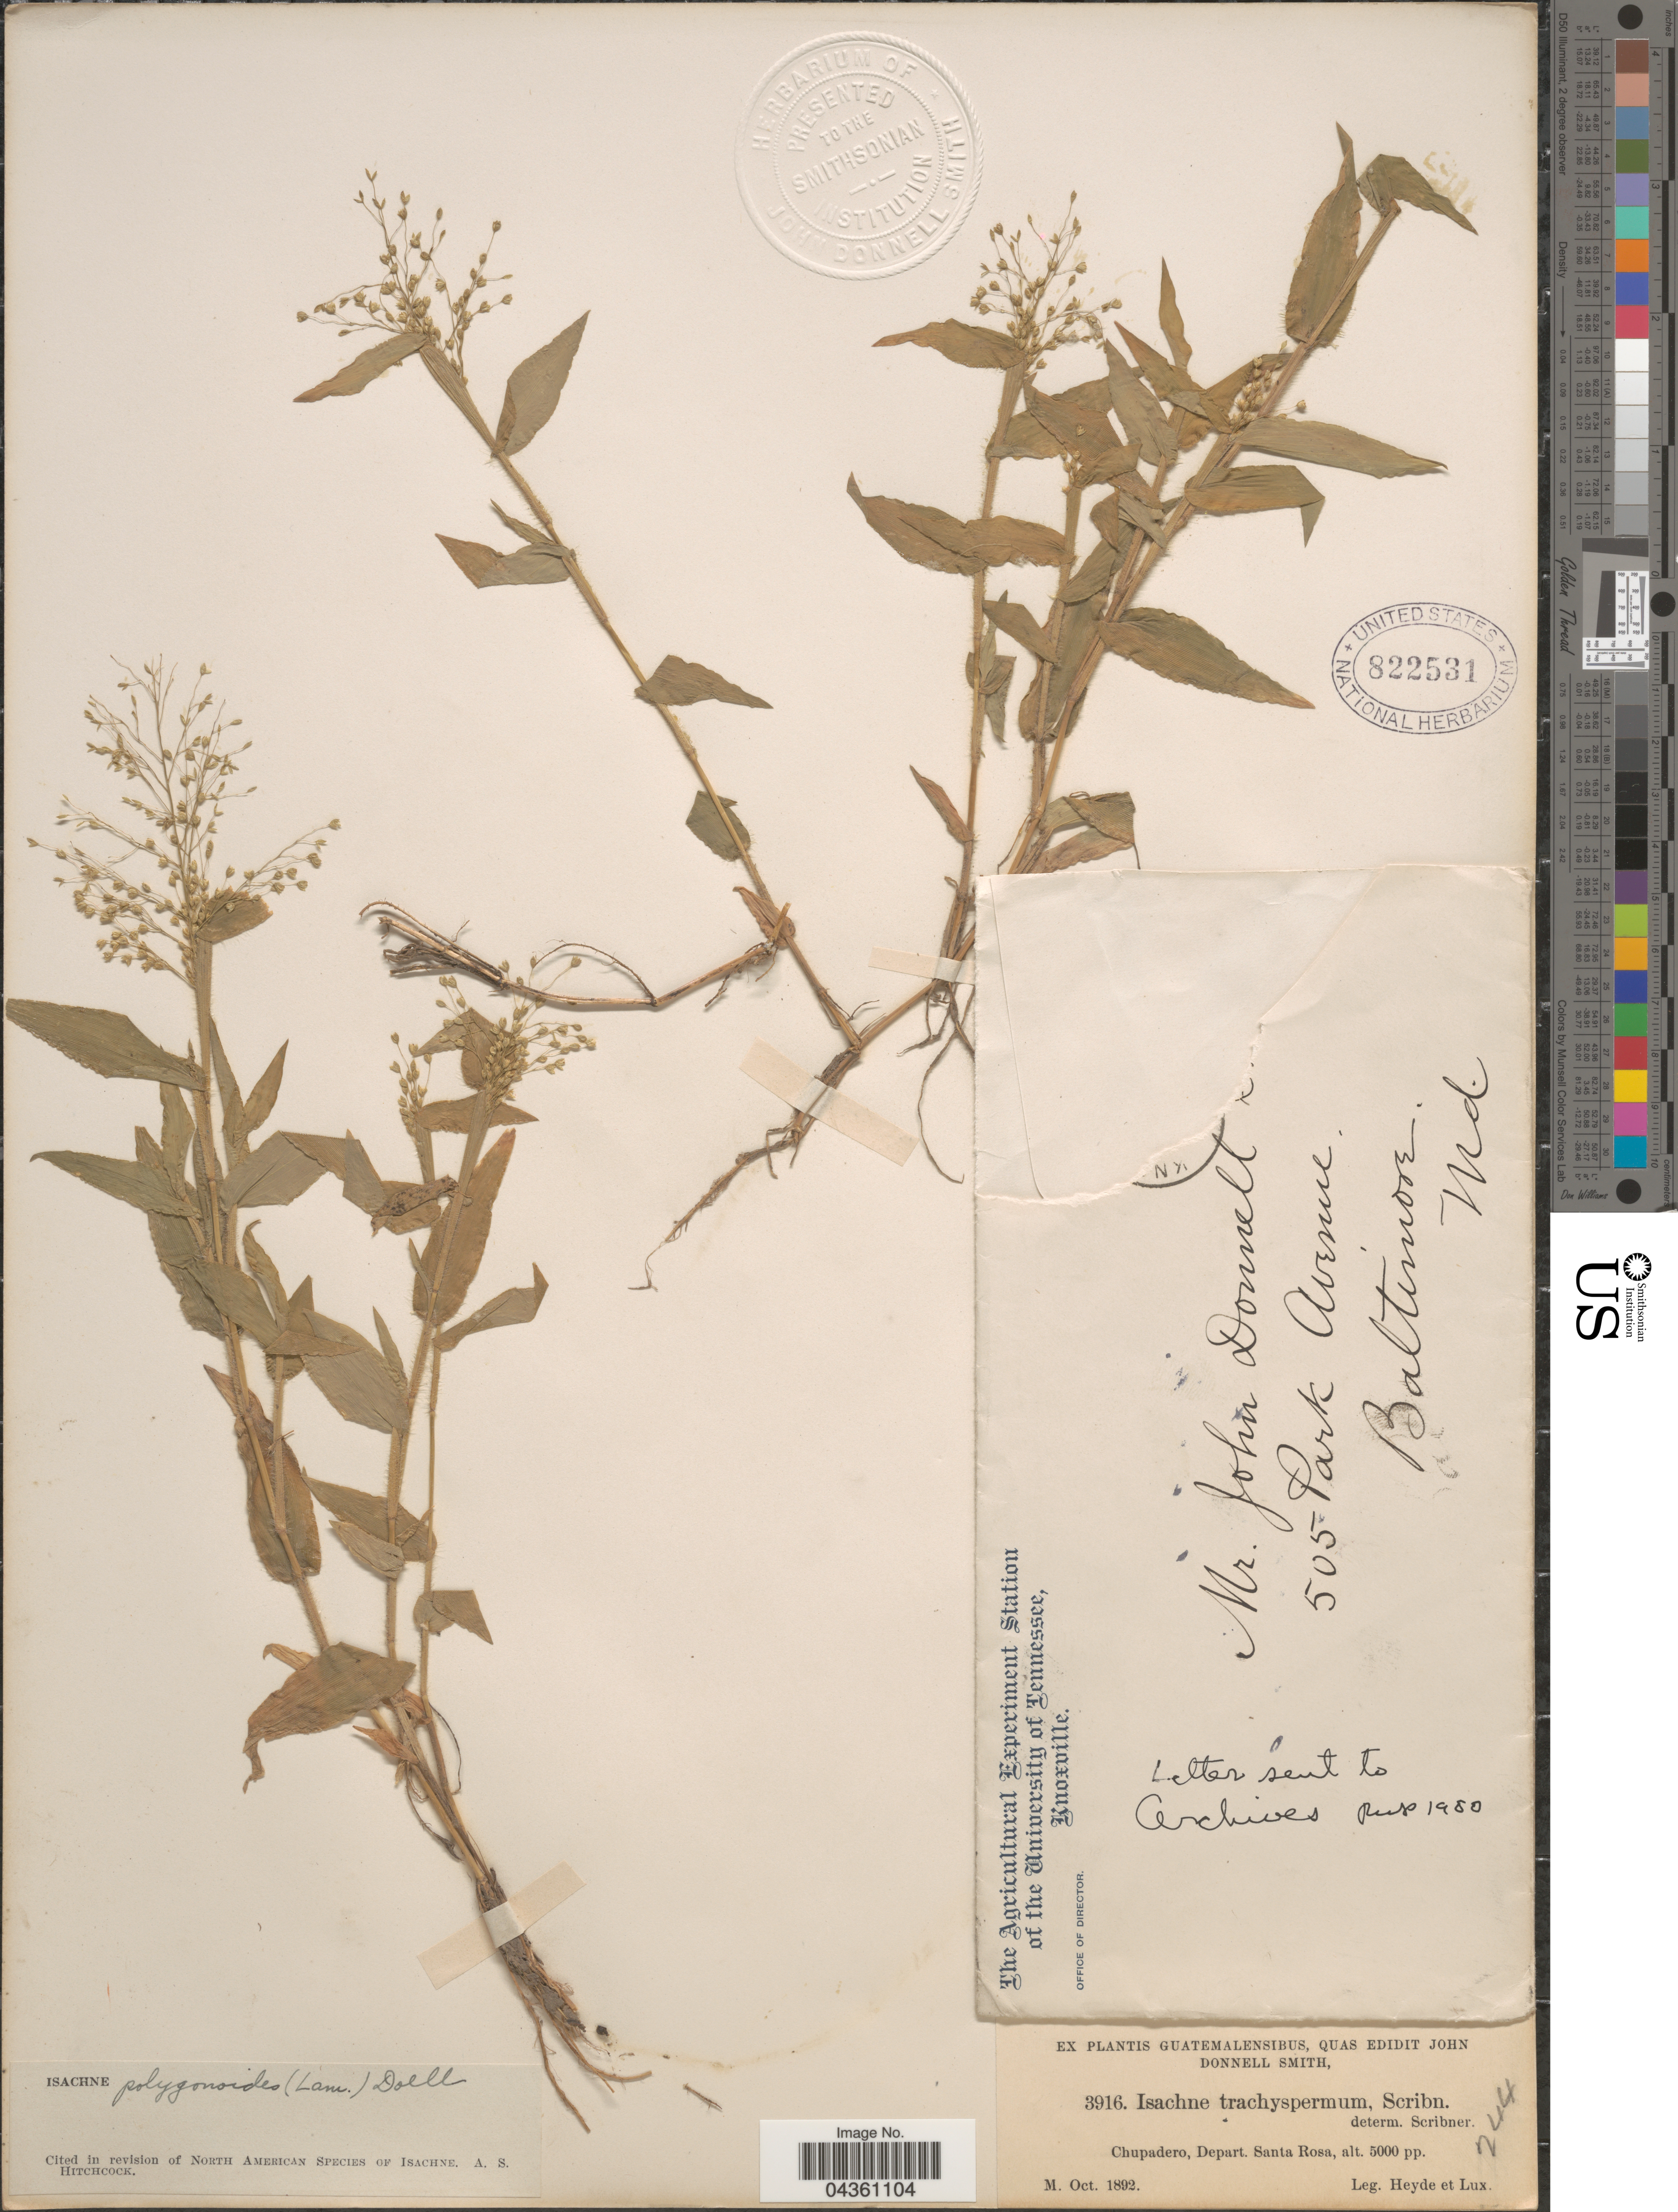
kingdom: Plantae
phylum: Tracheophyta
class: Liliopsida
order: Poales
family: Poaceae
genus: Isachne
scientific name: Isachne polygonoides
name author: (Lam.) Döll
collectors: Heyde & Lux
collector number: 3916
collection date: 1892-10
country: Guatemala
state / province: Santa Rosa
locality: Chupadero, Depart. Santa Rosa.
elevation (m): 1524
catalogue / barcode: US 822531